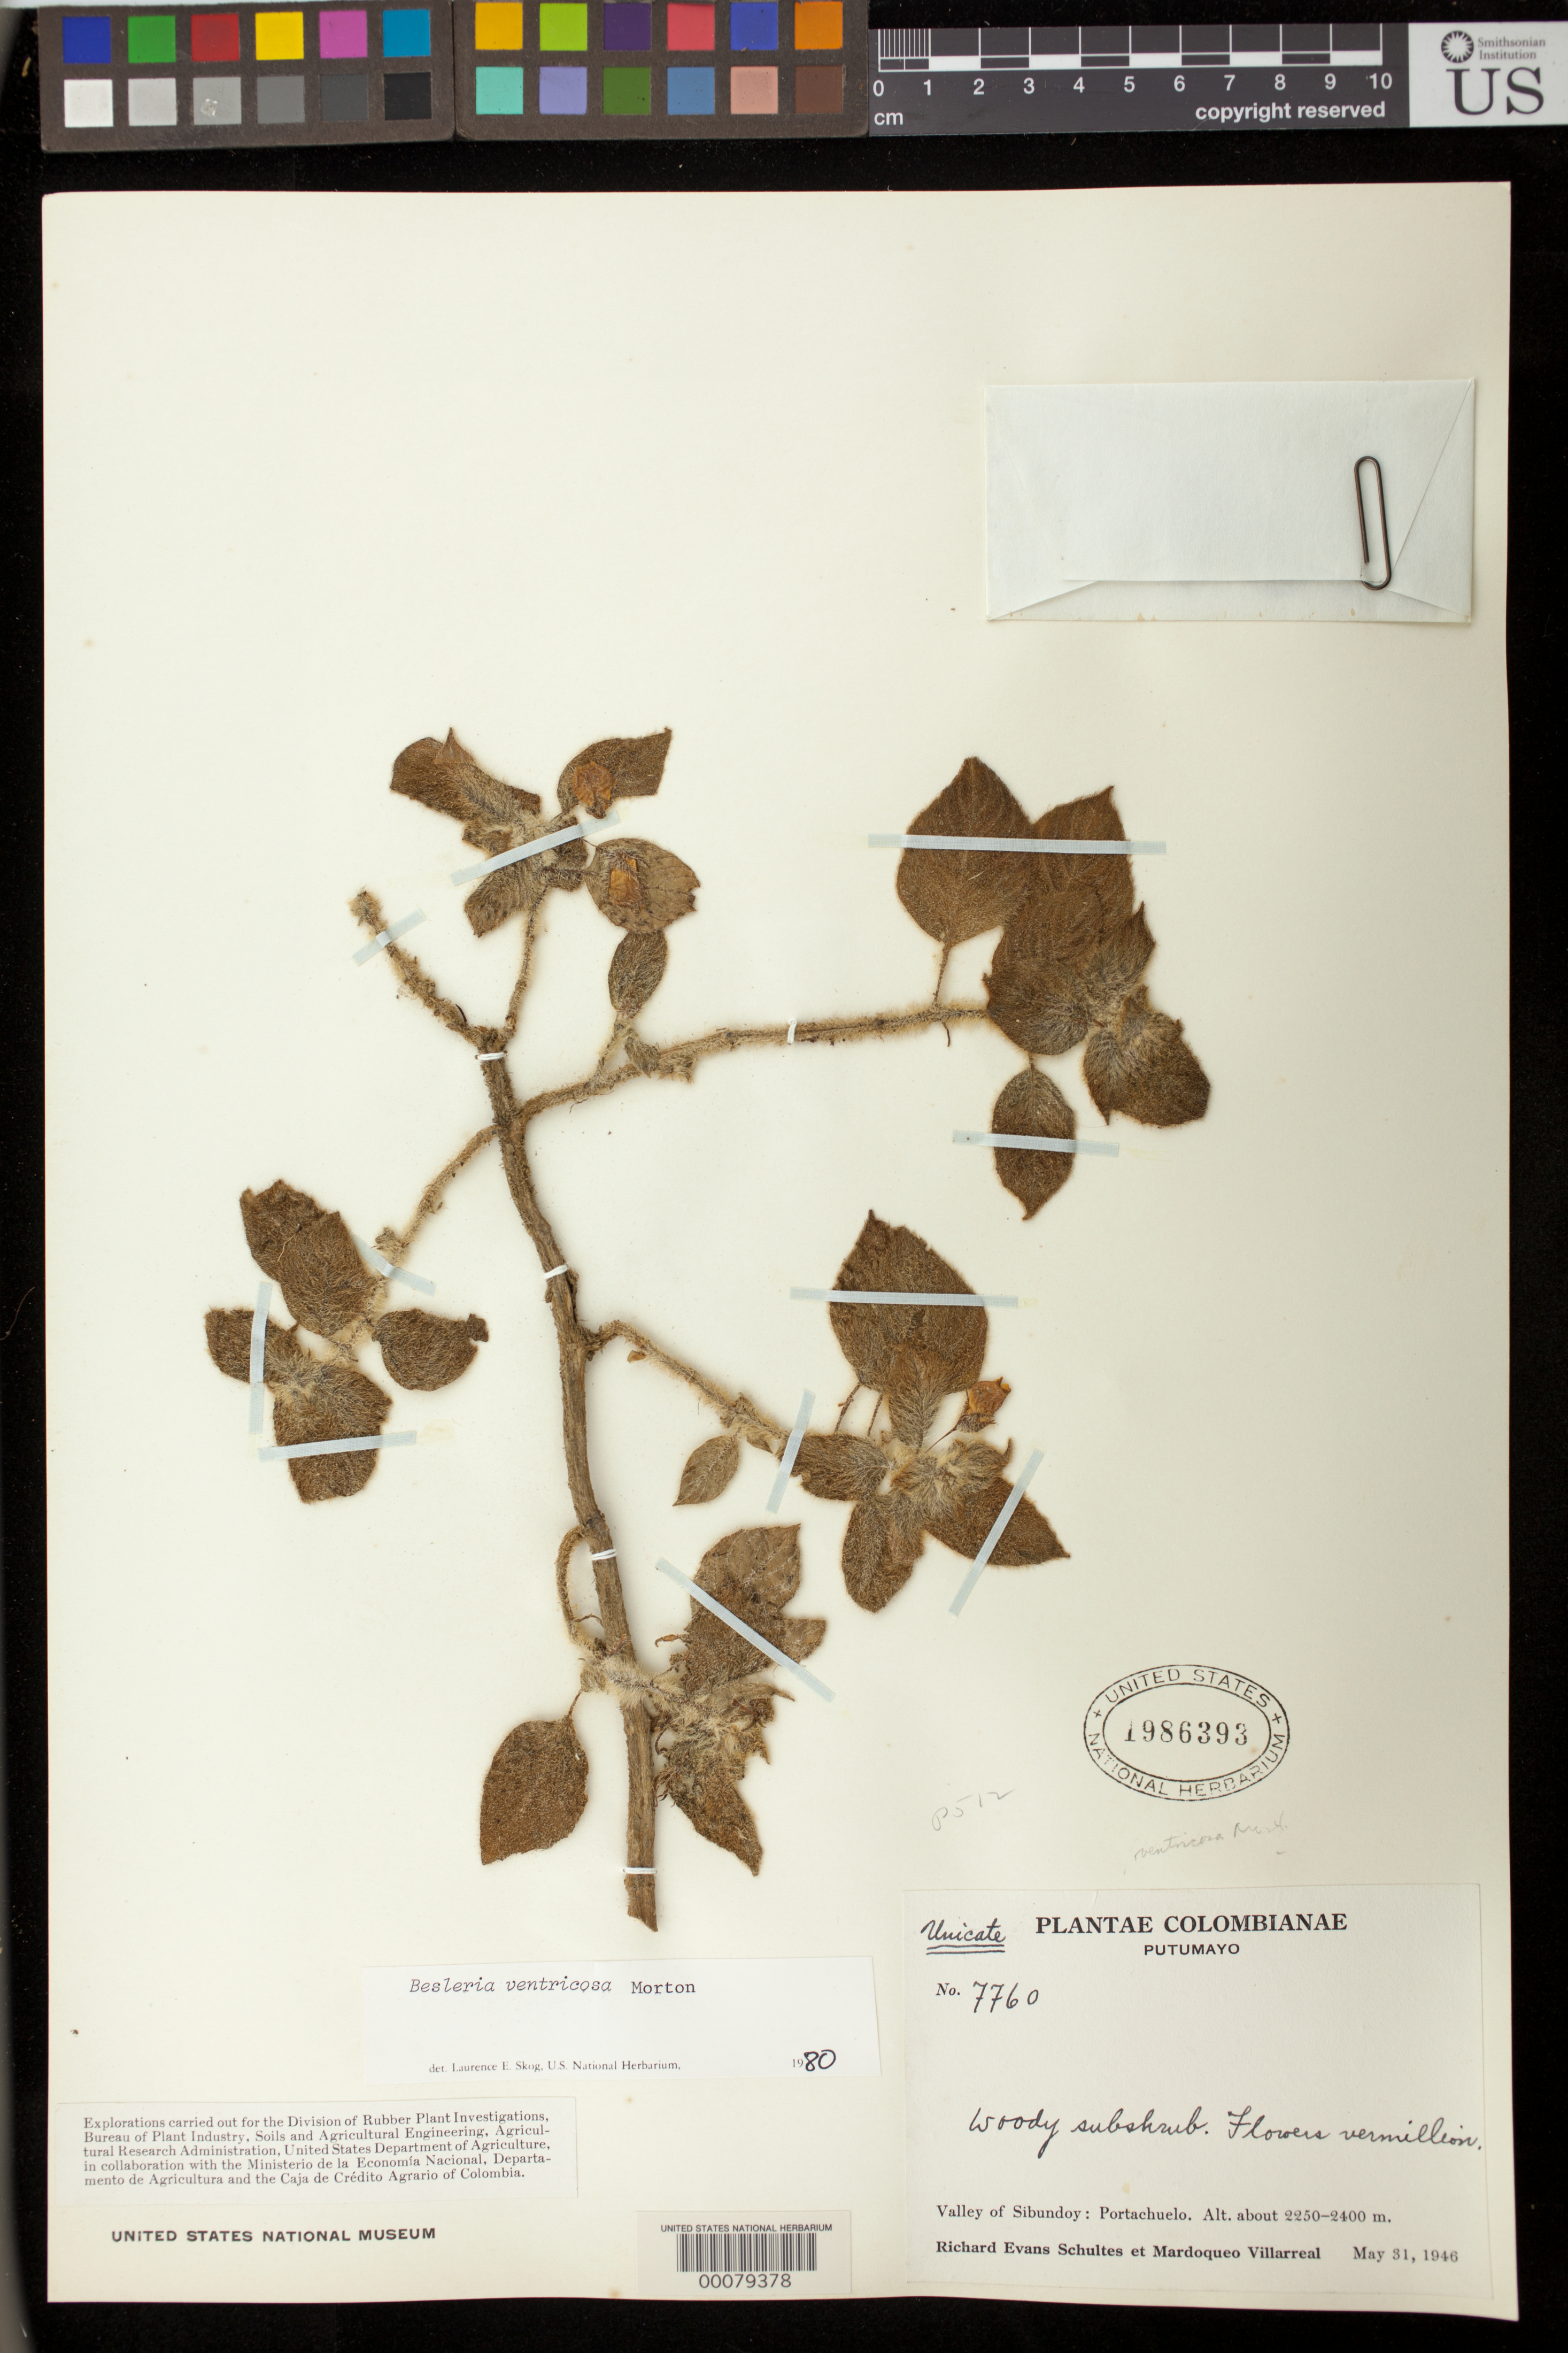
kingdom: Plantae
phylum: Tracheophyta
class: Magnoliopsida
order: Lamiales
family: Gesneriaceae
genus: Besleria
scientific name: Besleria ventricosa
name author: C.V. Morton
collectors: R. E. Schultes & M. Villarreal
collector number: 7760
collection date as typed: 31 May 1946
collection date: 1946-05-31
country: Colombia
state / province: Putumayo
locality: Valley of Sibundoy, Portachuelo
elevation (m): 2250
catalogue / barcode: US 1986393